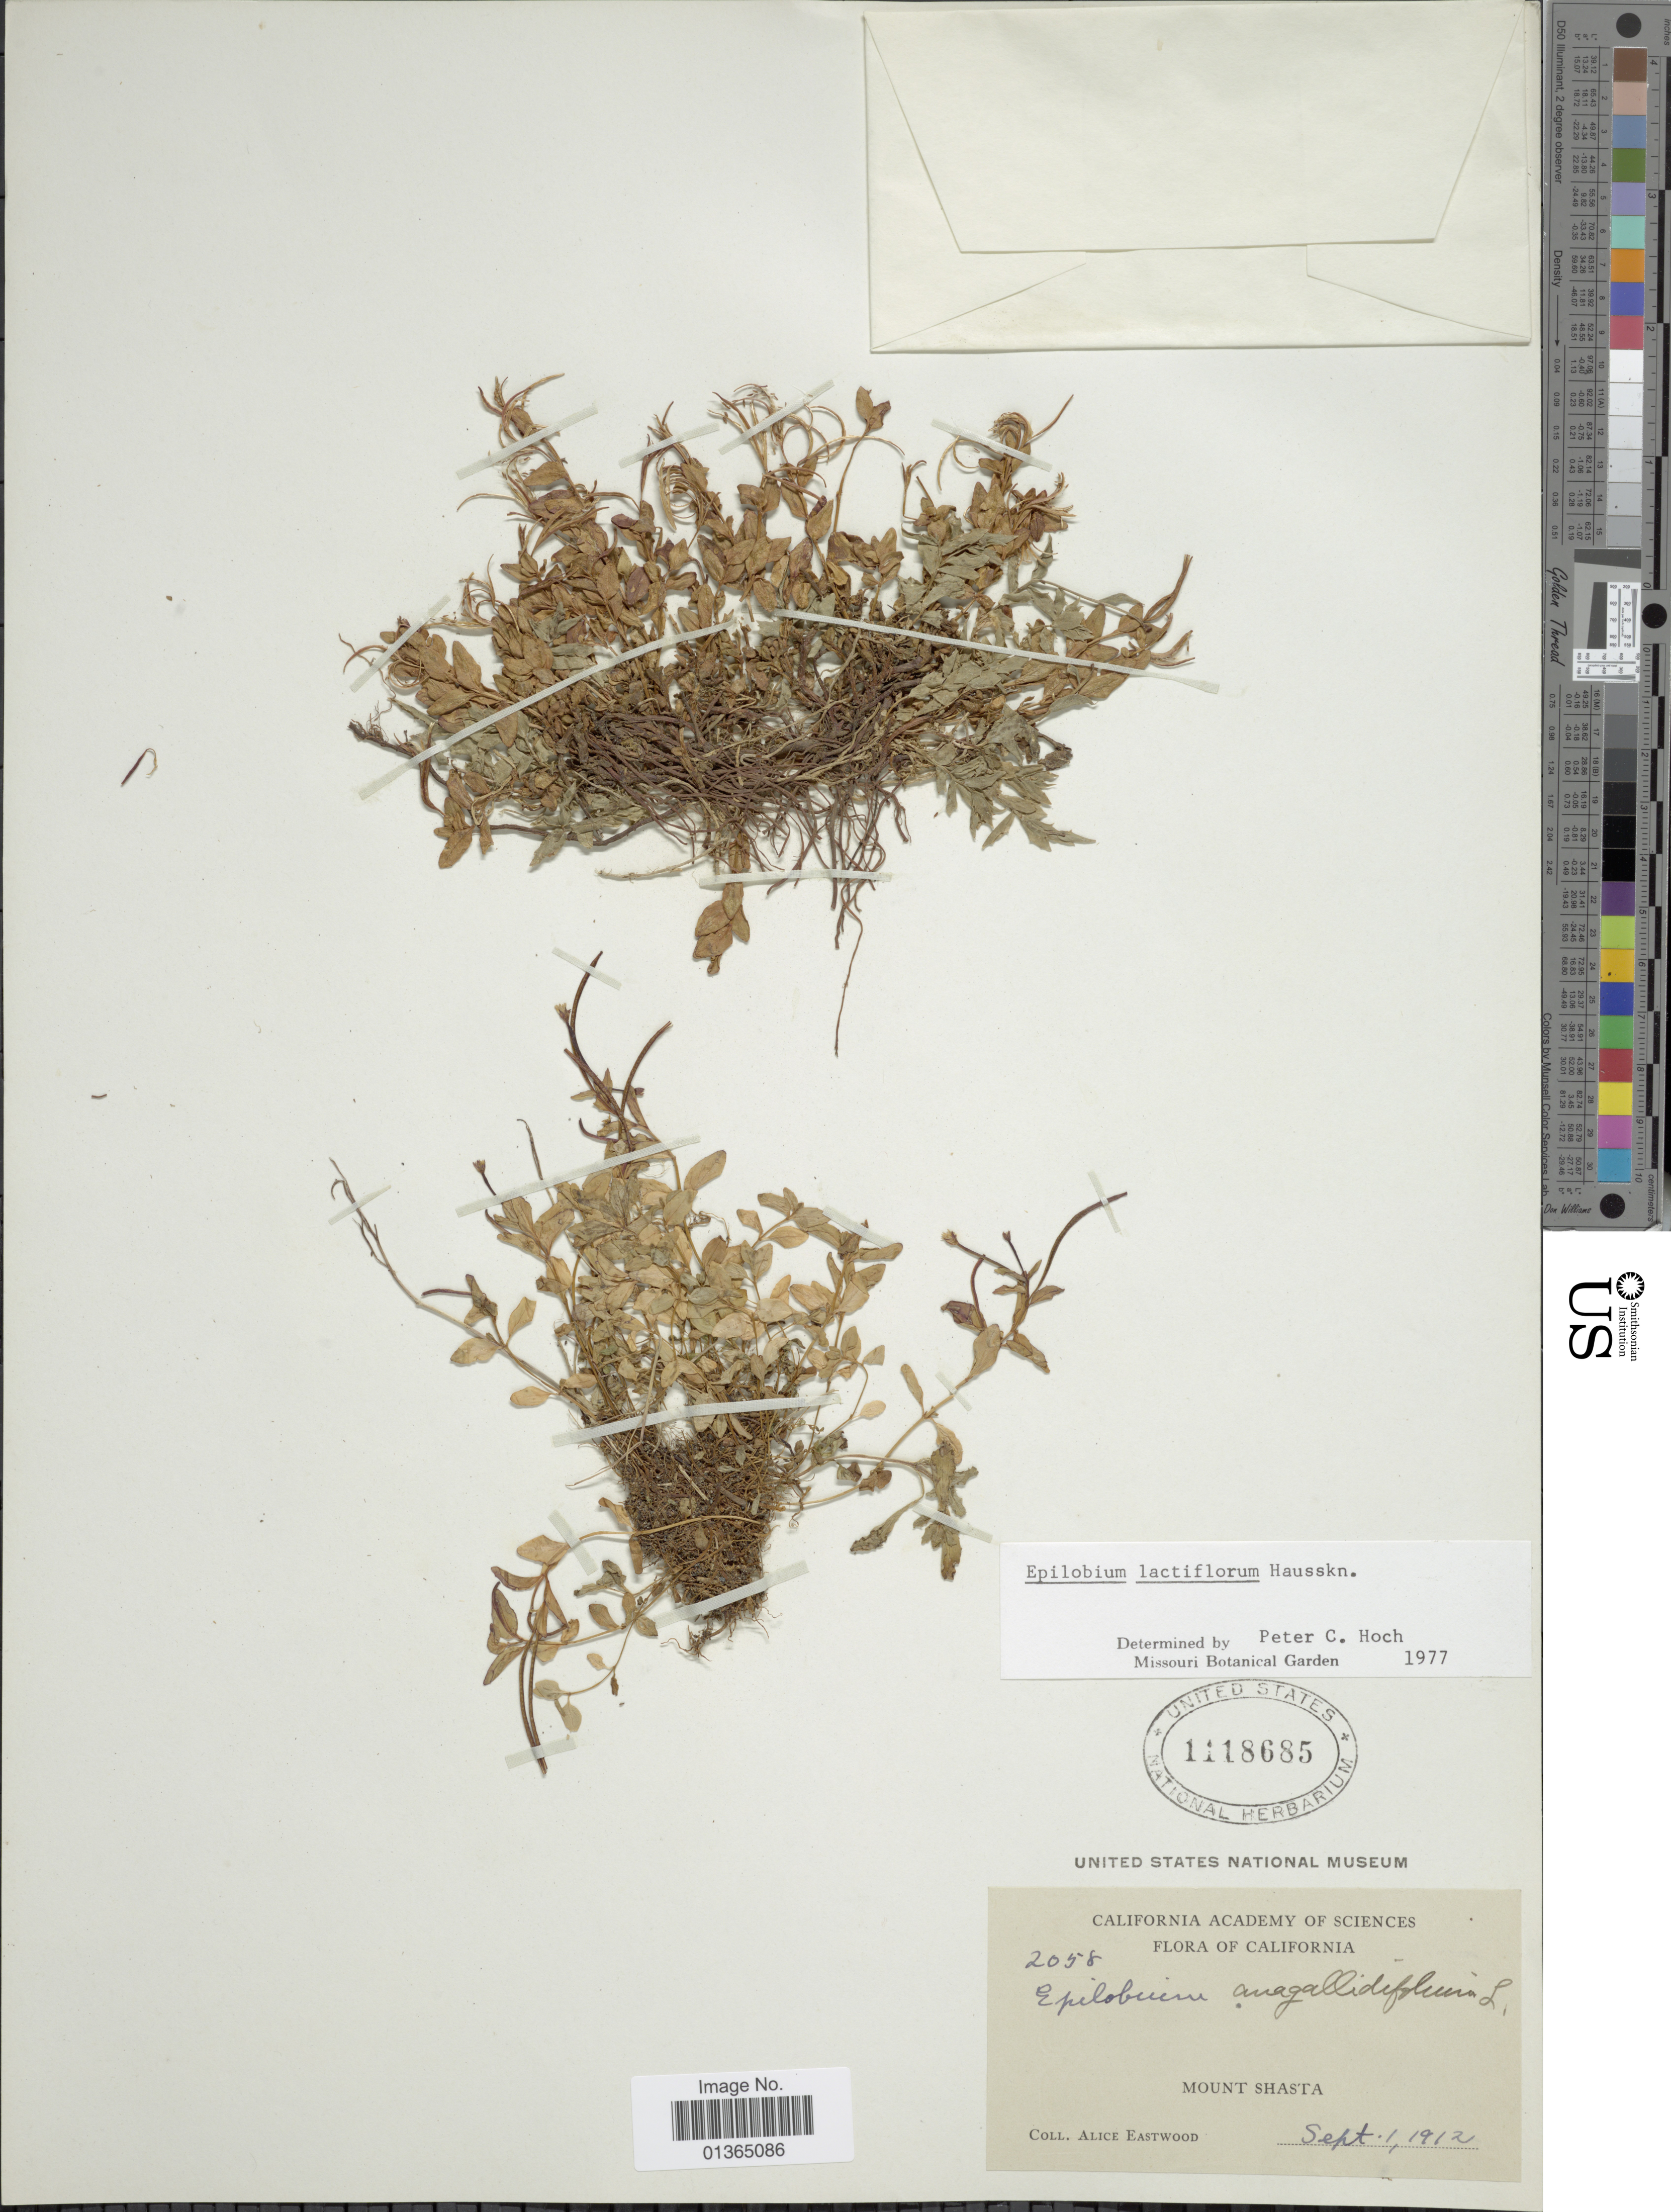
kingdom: Plantae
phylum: Tracheophyta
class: Magnoliopsida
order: Myrtales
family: Onagraceae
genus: Epilobium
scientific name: Epilobium lactiflorum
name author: Hausskn.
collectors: A. Eastwood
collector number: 2058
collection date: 1912-09-01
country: United States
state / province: California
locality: Mount Shasta.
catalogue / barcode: US 1118685